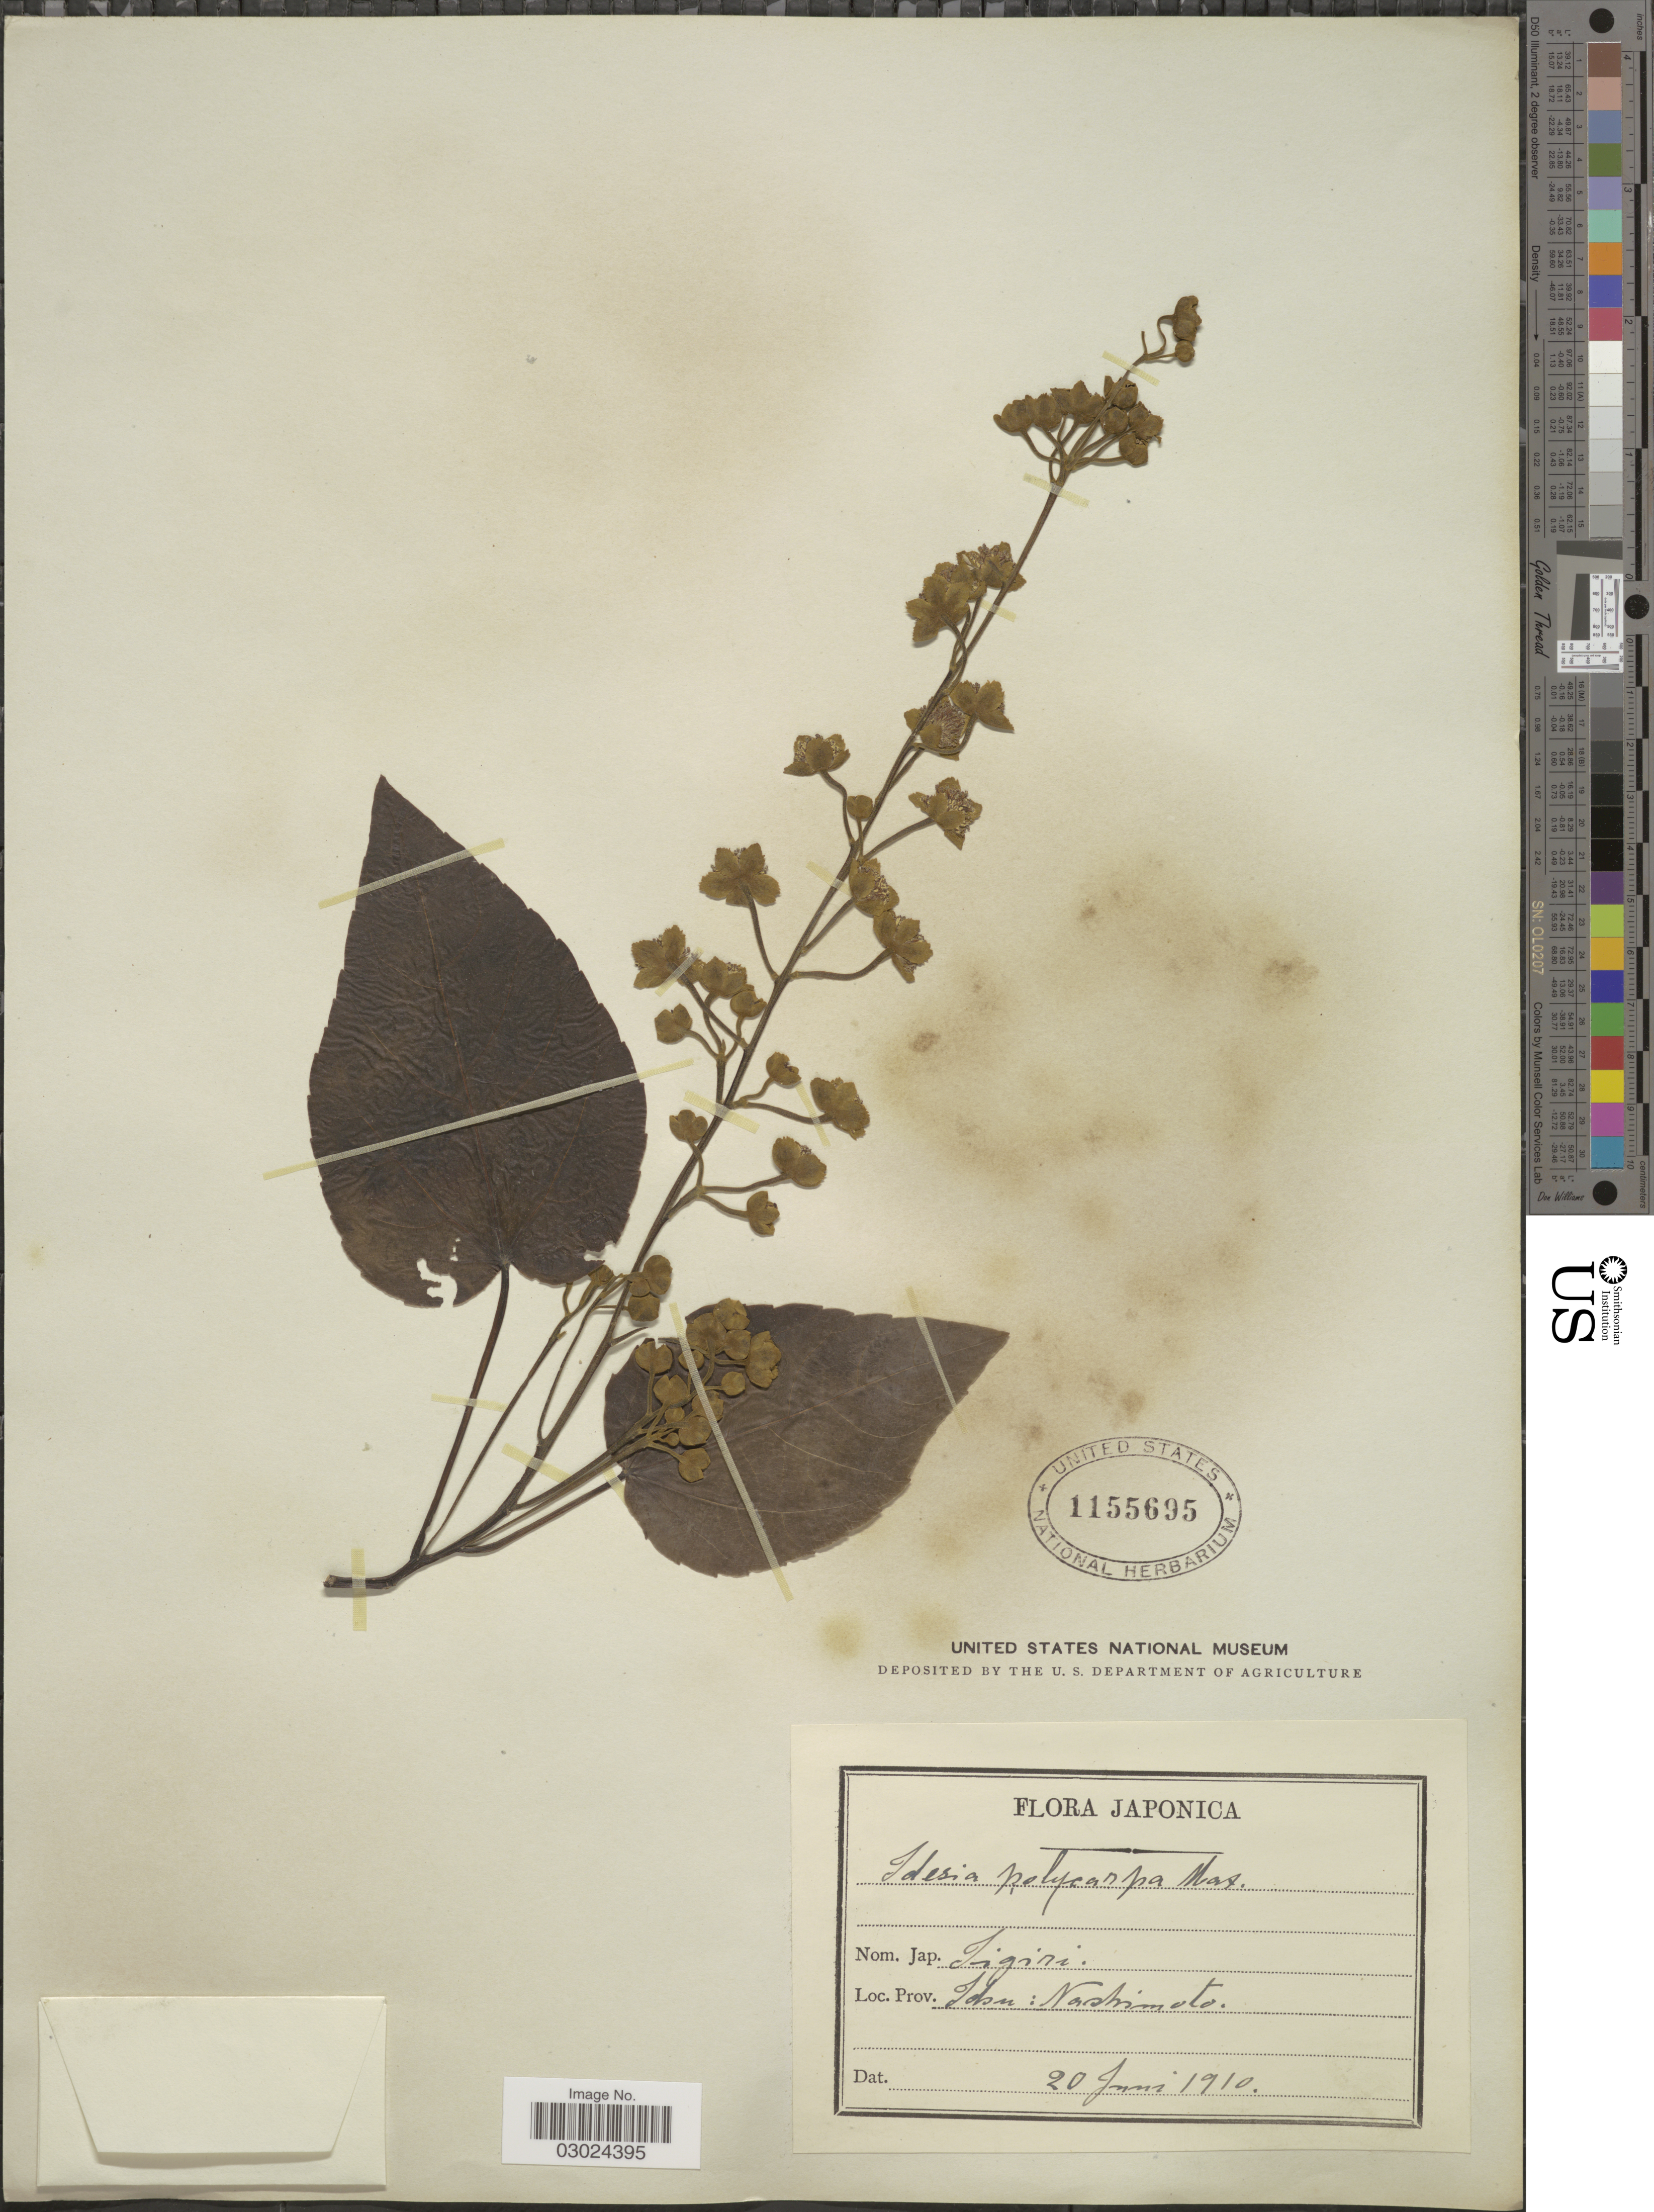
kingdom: Plantae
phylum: Tracheophyta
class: Magnoliopsida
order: Malpighiales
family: Salicaceae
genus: Idesia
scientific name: Idesia polycarpa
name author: Maxim.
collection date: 1910-06-20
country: Japan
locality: Prov. Tohu: Nashimoto.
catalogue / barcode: US 1155695